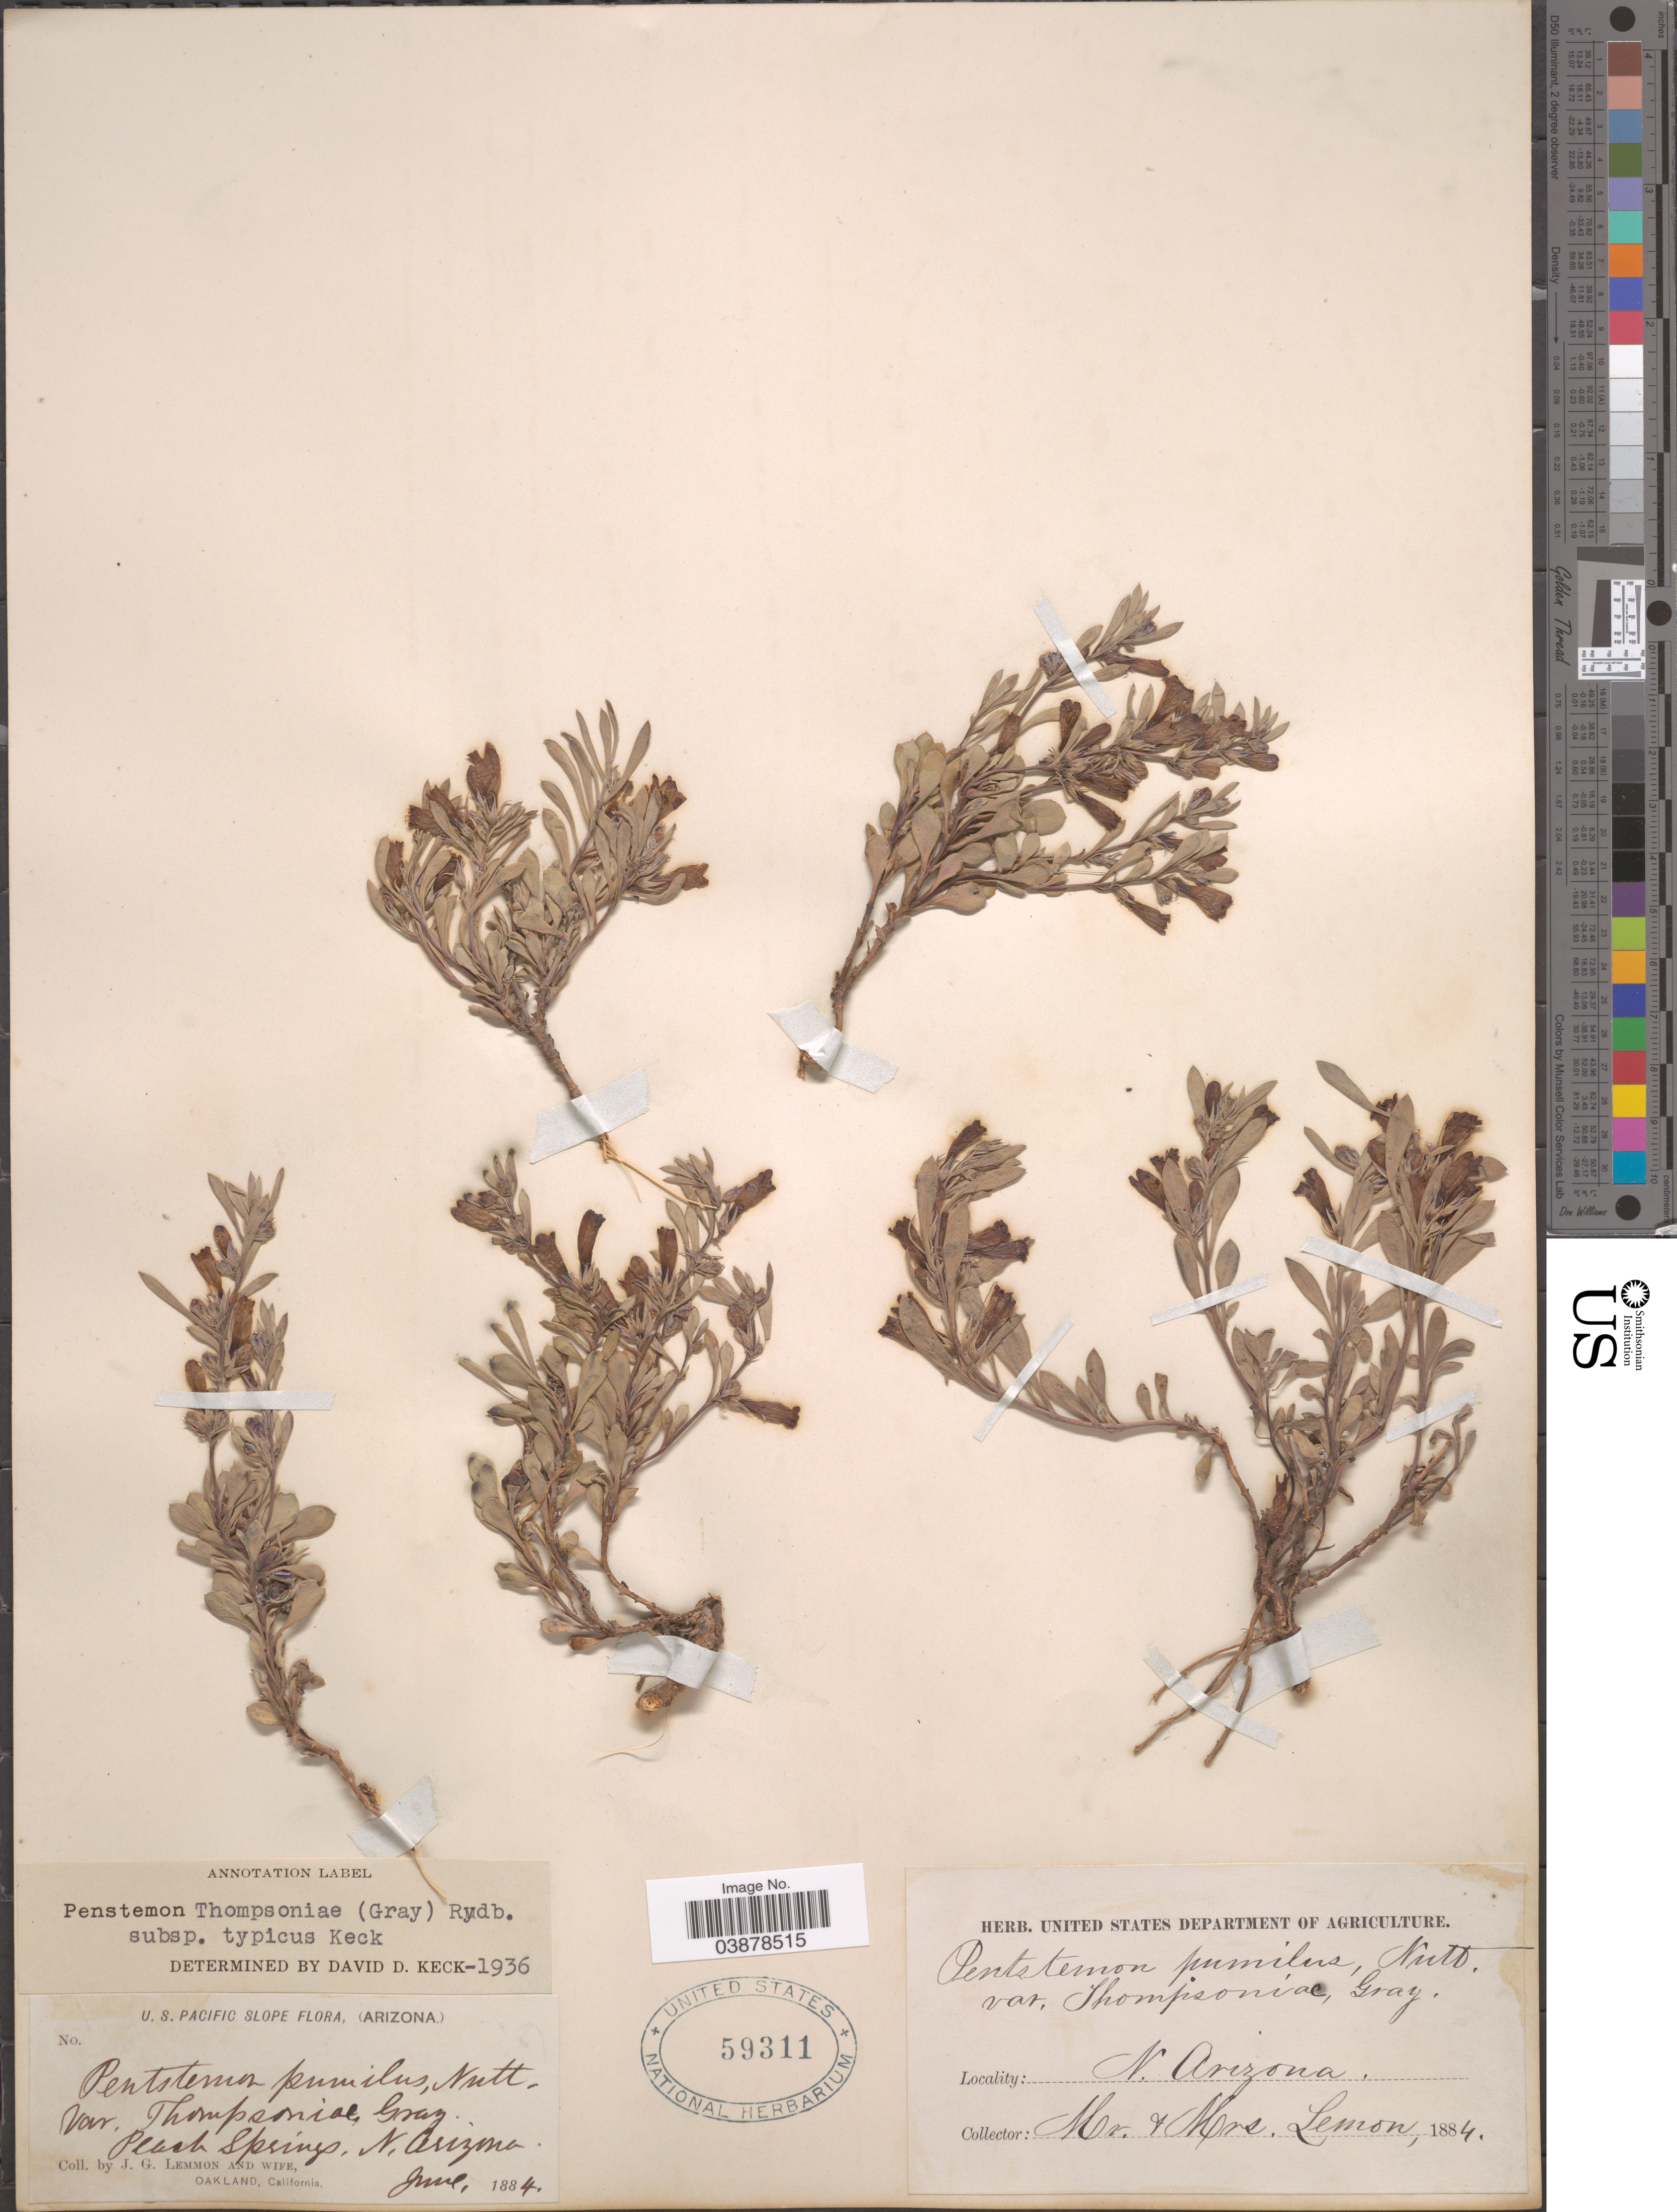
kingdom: Plantae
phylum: Tracheophyta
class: Magnoliopsida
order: Lamiales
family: Plantaginaceae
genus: Penstemon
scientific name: Penstemon thompsonaie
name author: (A. Gray) Rydb.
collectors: J. Lemmon & Mrs. J. G. Lemmon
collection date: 1884-06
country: United States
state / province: Arizona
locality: U. S. Pacific Slope. Plush Springs, N. Arizona.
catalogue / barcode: US 59311